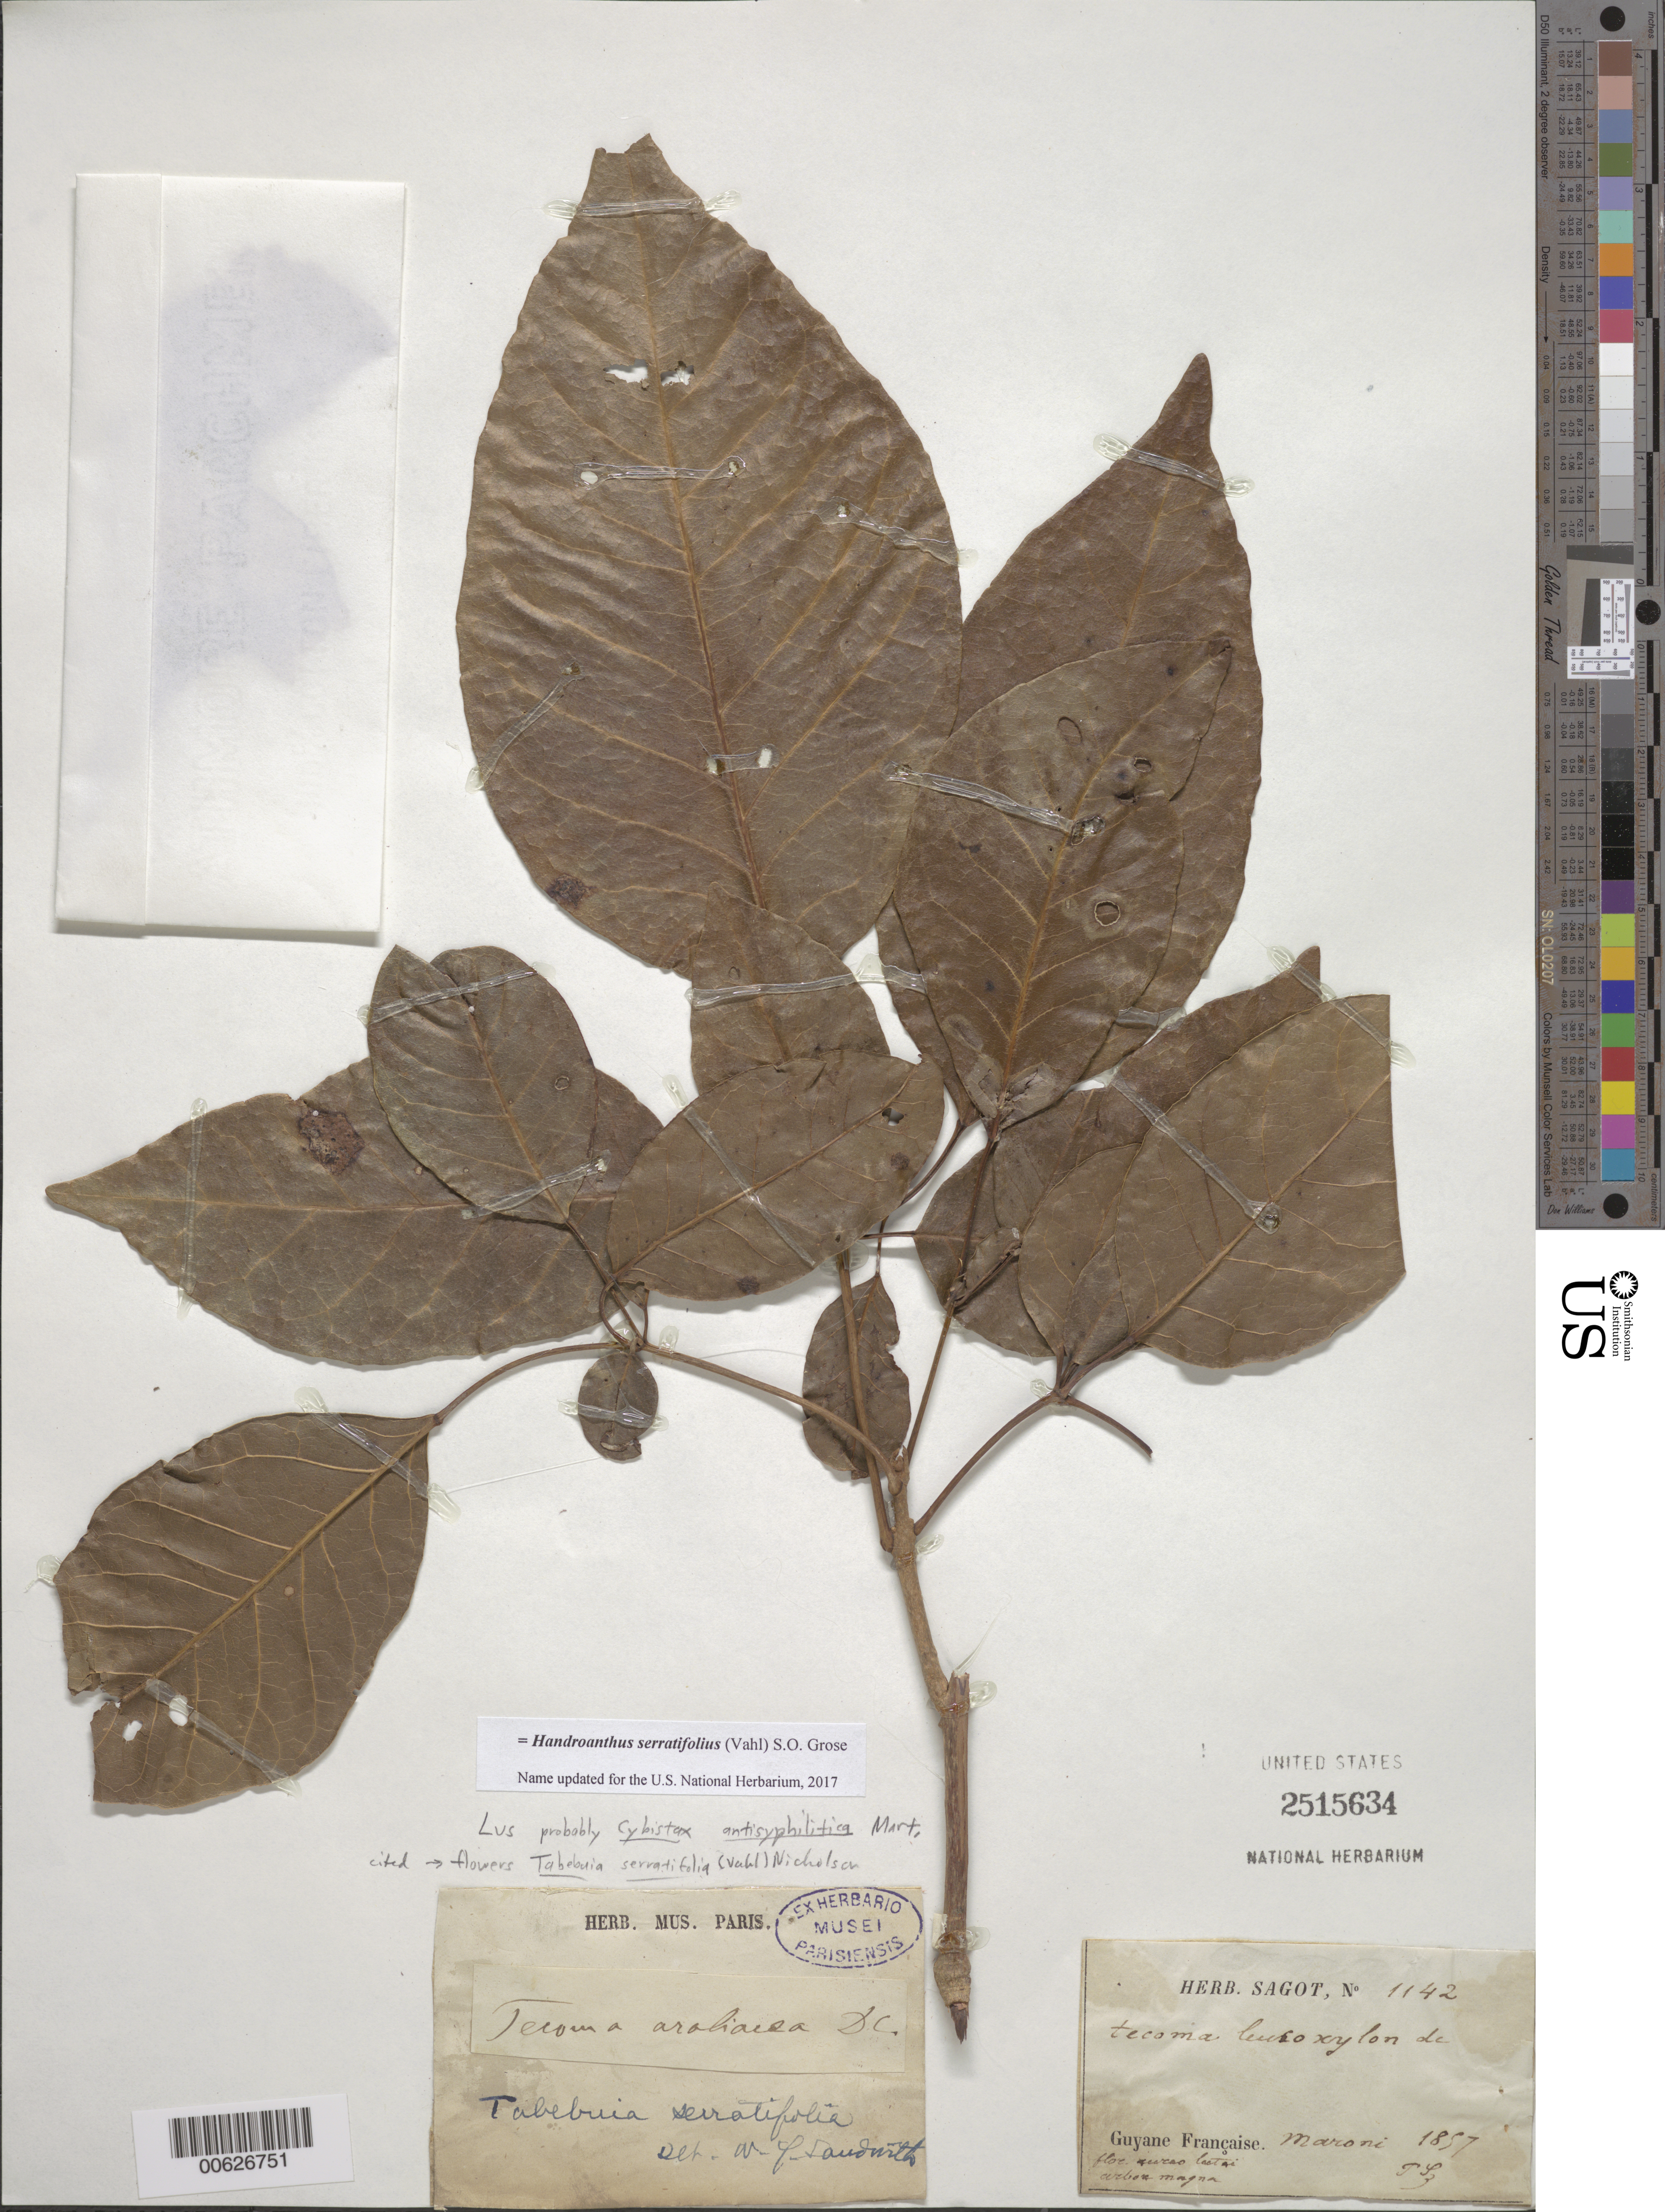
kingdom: Plantae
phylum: Tracheophyta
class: Magnoliopsida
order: Lamiales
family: Bignoniaceae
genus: Handroanthus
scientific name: Handroanthus serratifolius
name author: (Vahl) S.O. Grose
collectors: P. A. Sagot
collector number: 1142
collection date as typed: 1857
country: French Guiana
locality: Maroni R.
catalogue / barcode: US 2515634